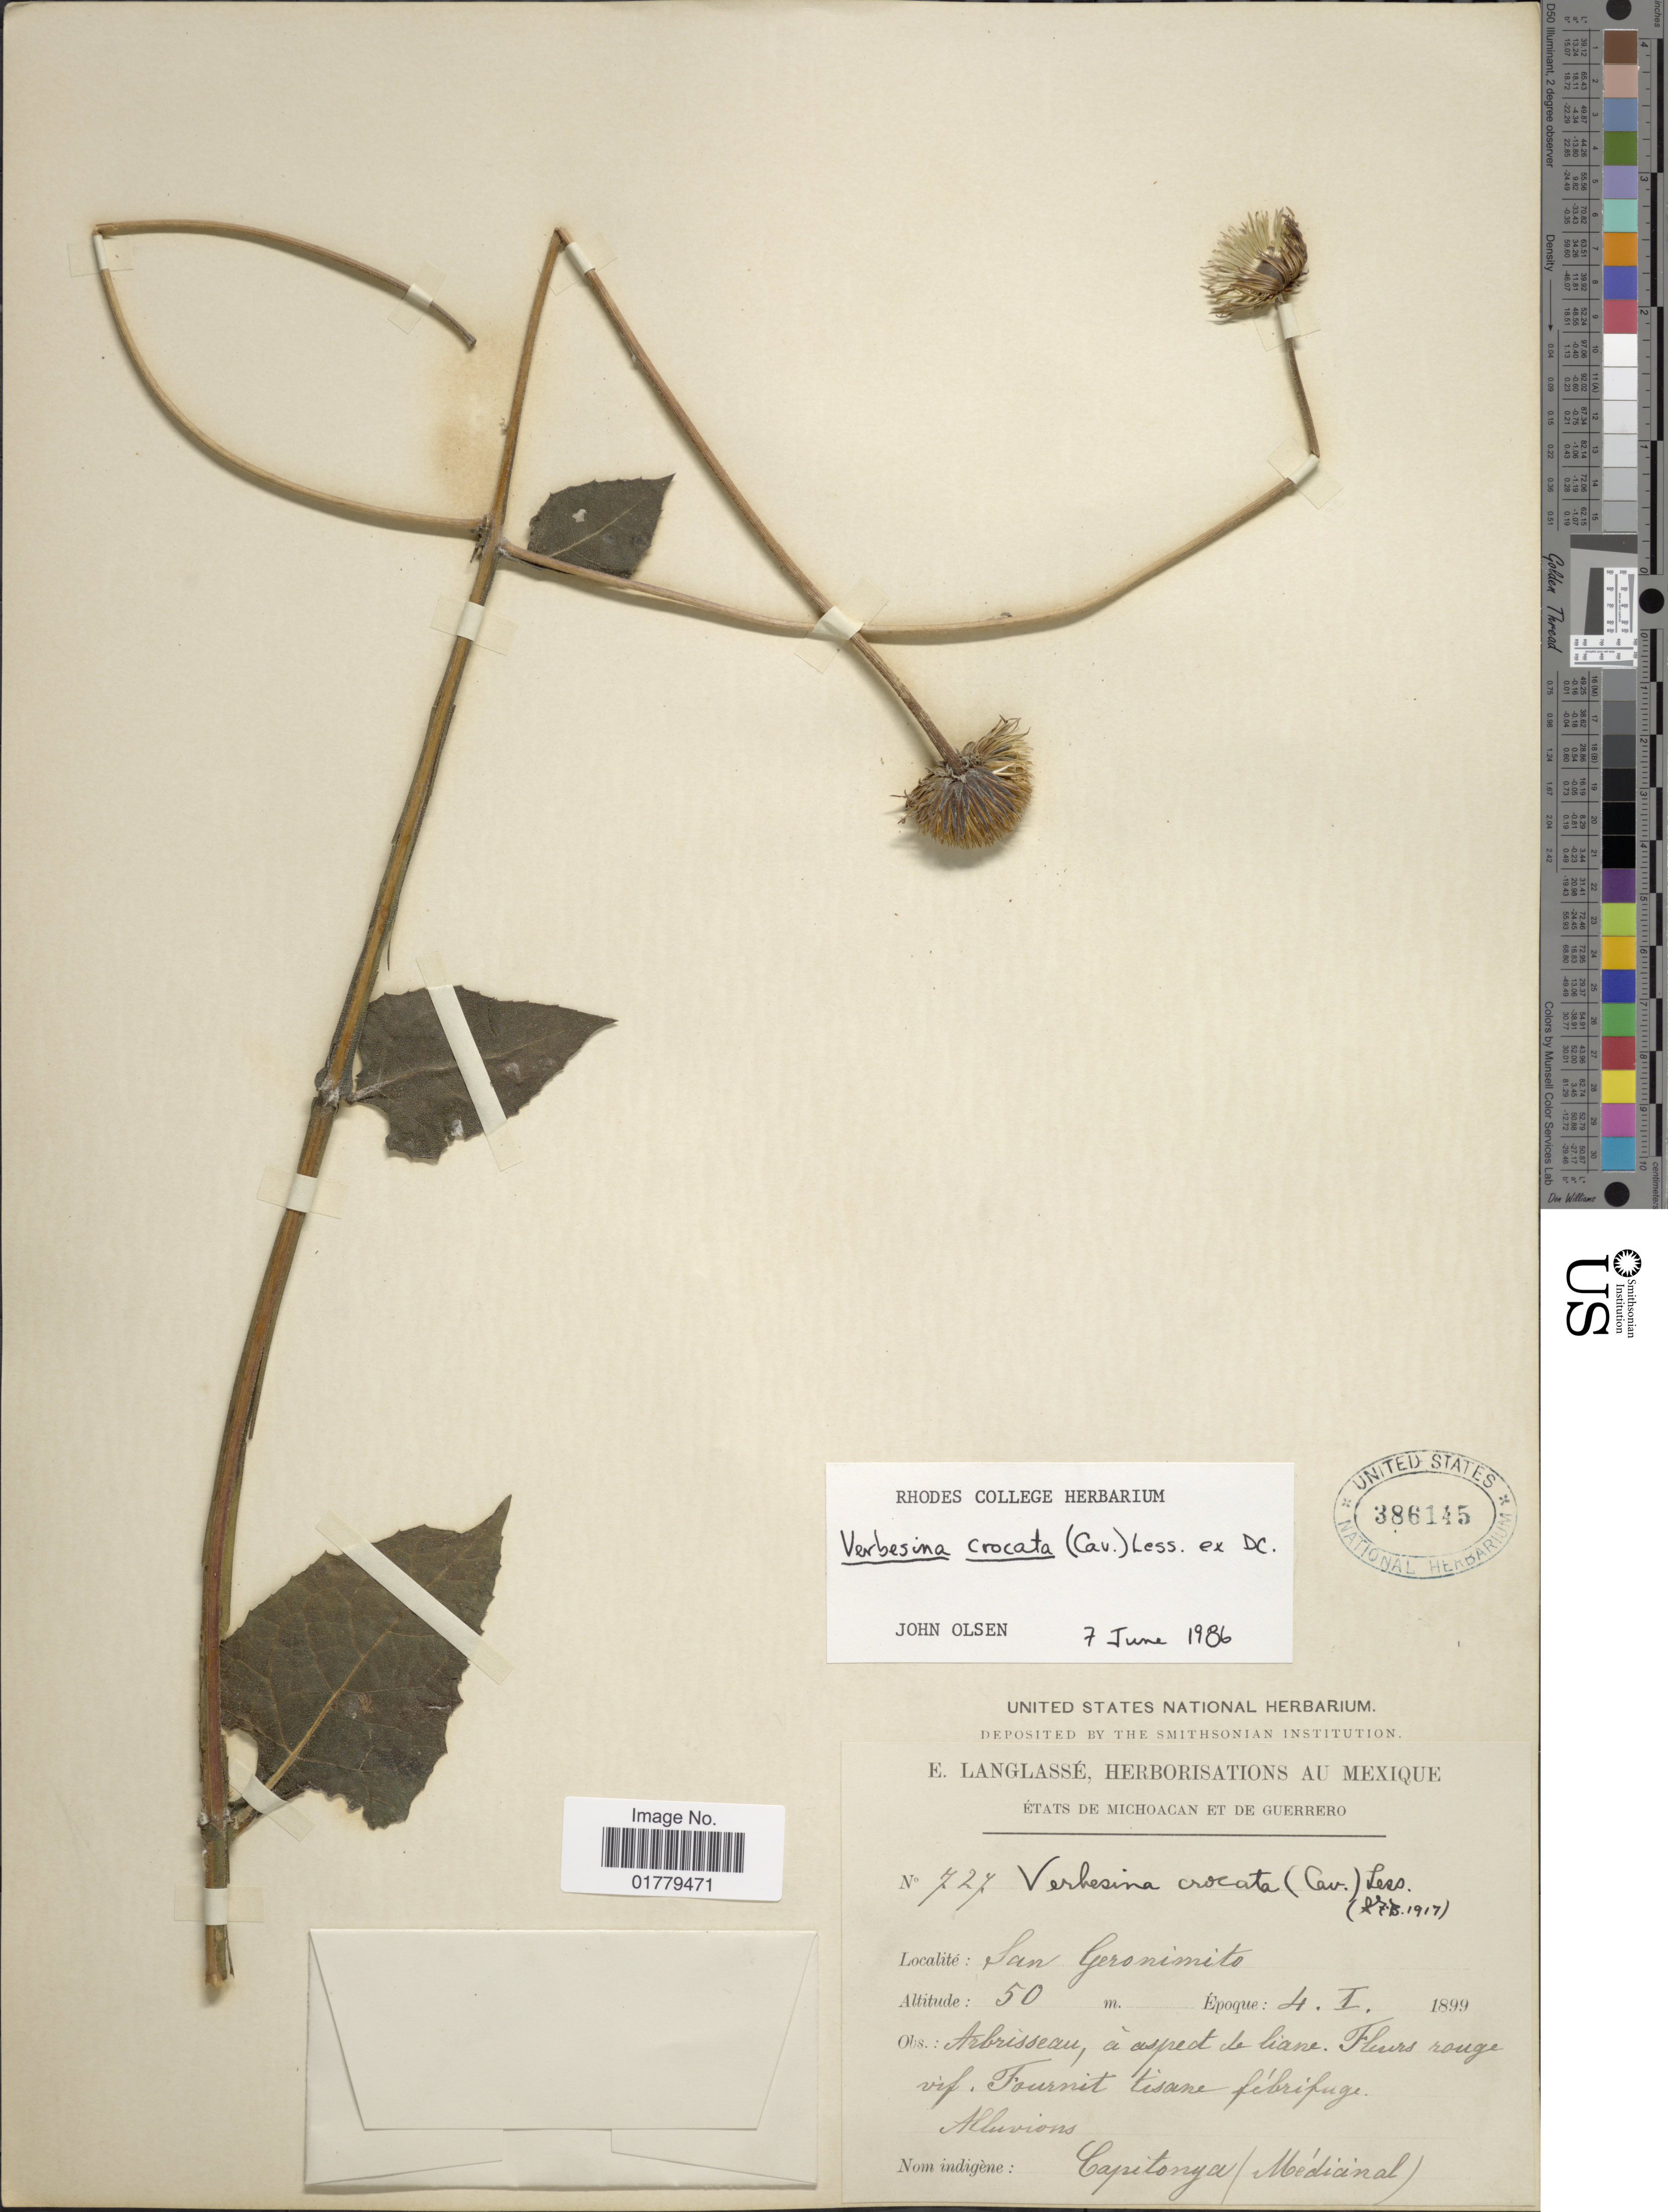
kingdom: Plantae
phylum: Tracheophyta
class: Magnoliopsida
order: Asterales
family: Asteraceae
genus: Verbesina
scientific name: Verbesina crocata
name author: (Cav.) Less.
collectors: E. Langlassé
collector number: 727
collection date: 1899-01-04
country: Mexico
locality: États de Michoacan et de Guerrero. San Geronimito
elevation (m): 50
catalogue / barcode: US 386145